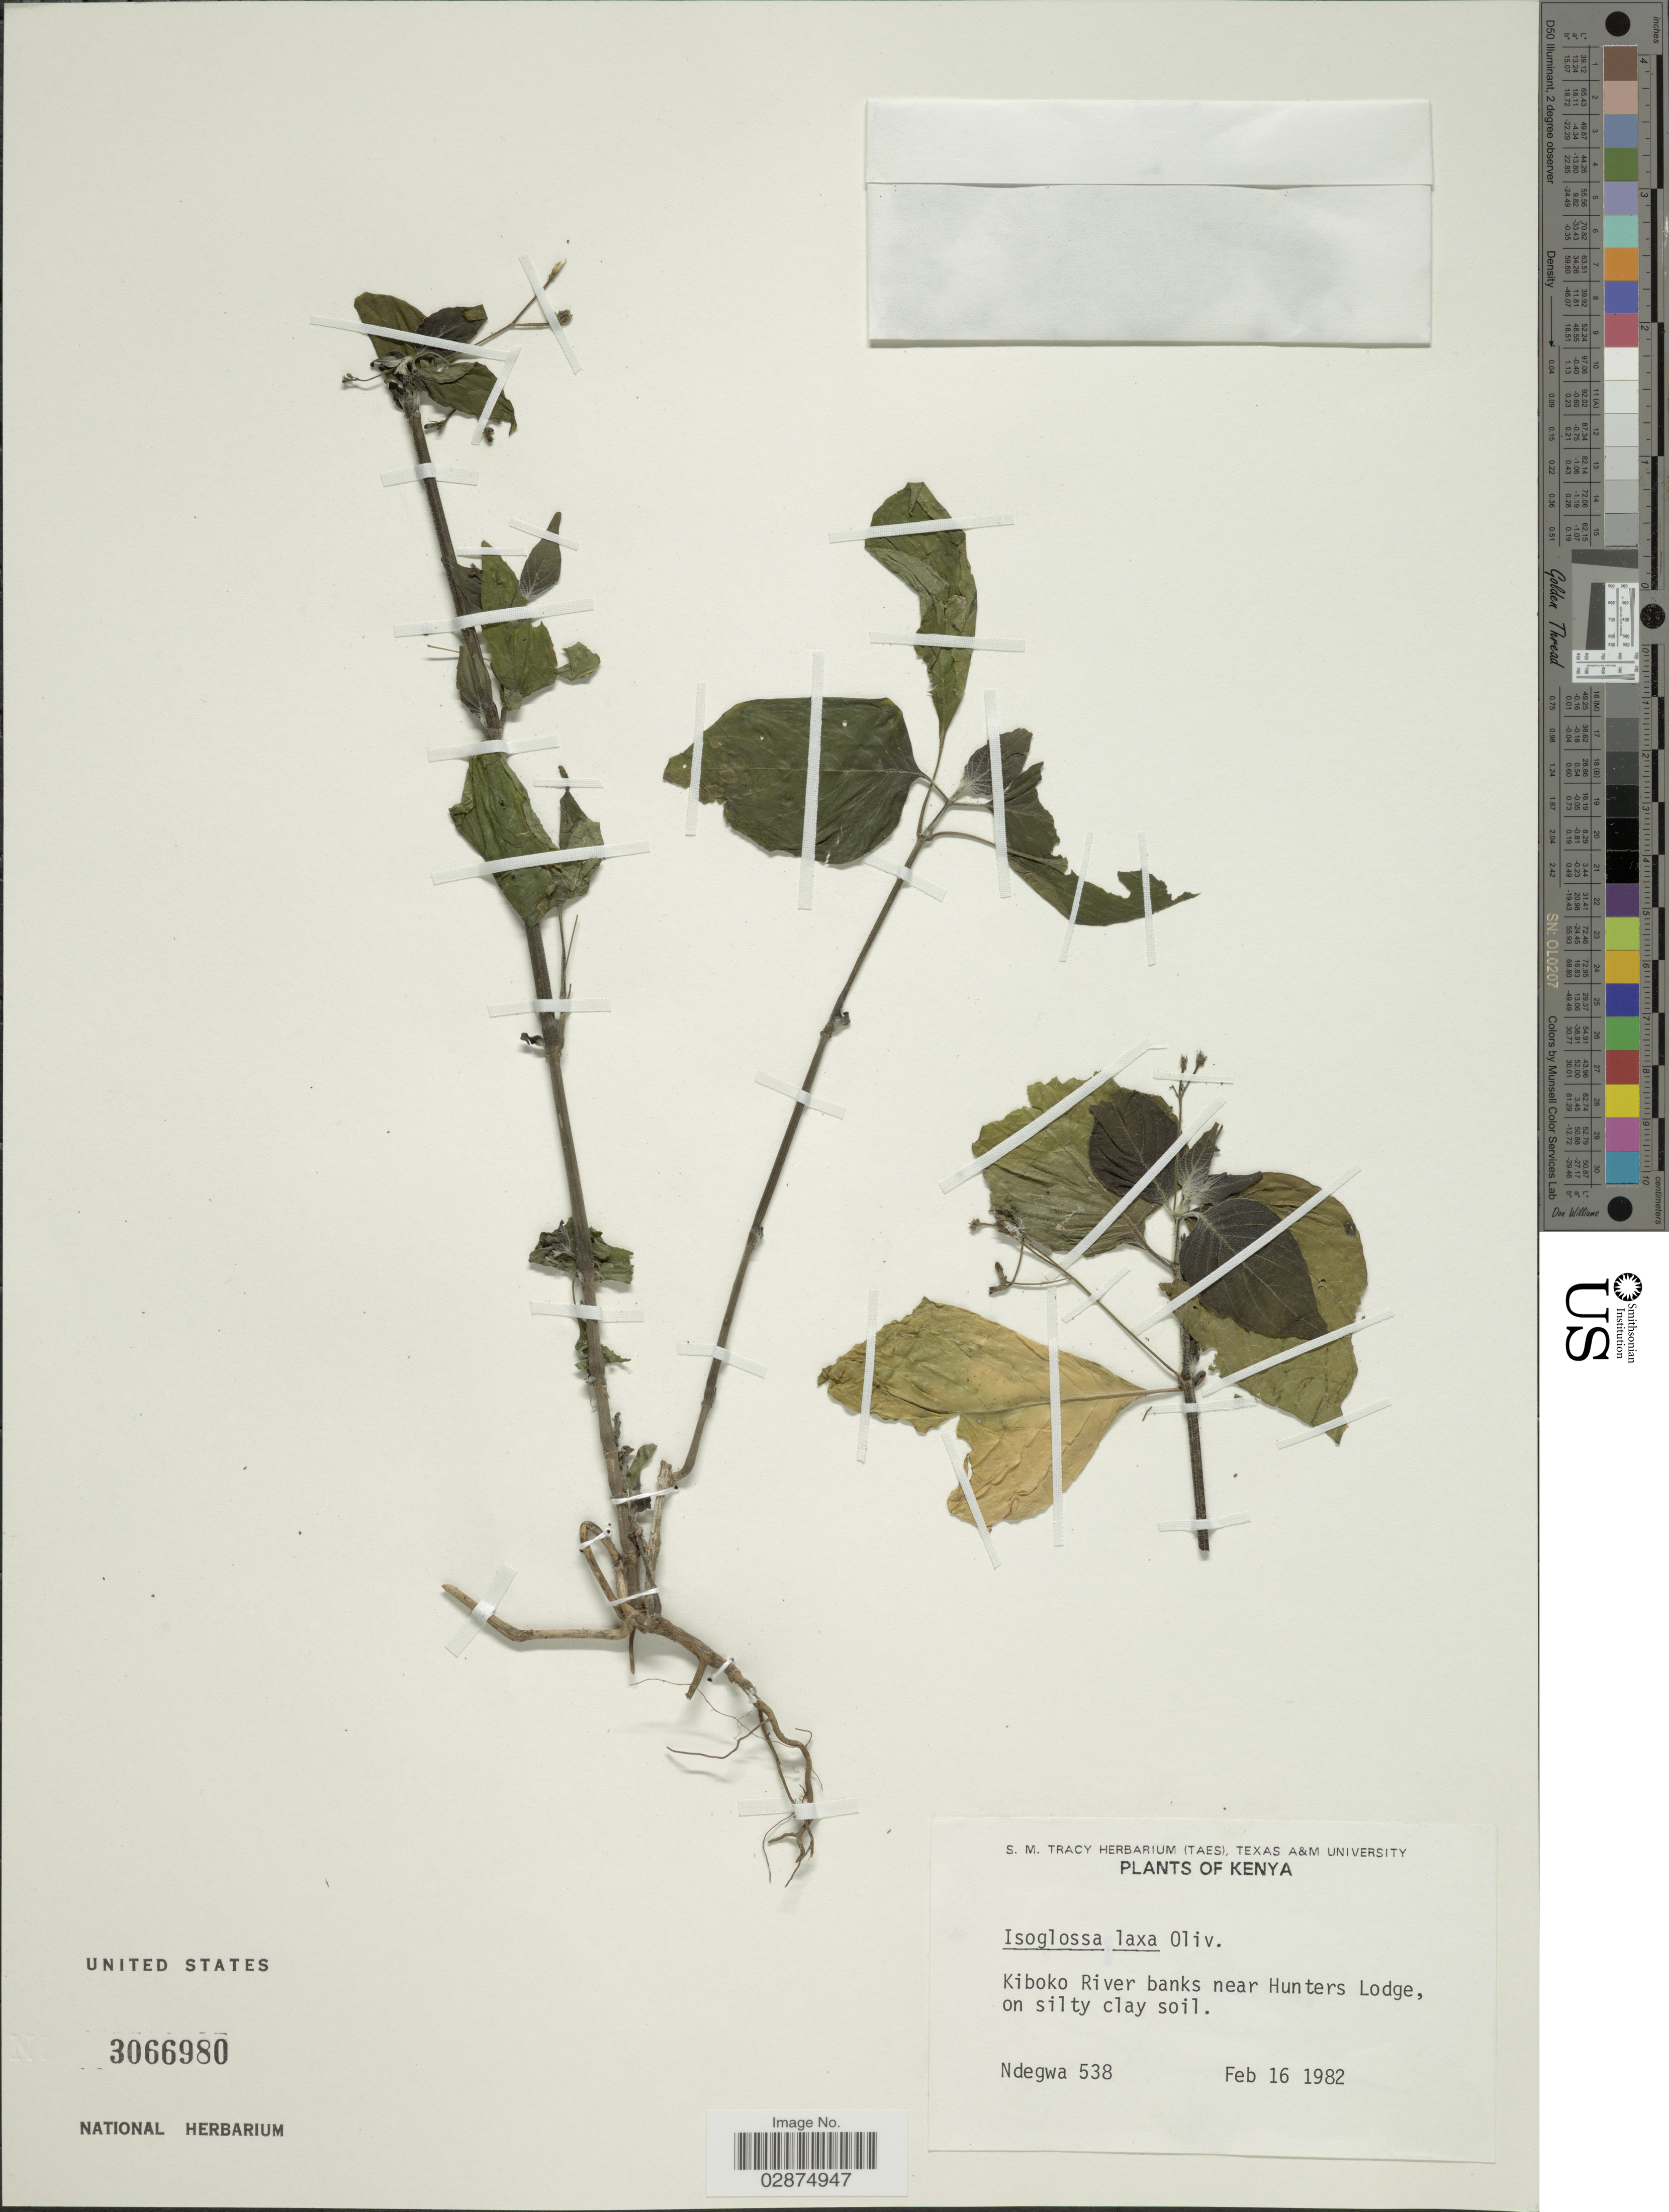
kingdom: Plantae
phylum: Tracheophyta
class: Magnoliopsida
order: Lamiales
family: Acanthaceae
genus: Isoglossa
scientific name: Isoglossa laxa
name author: (Oliv.)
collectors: -. Ndegwa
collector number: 538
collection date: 1982-02-16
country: Kenya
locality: Kiboko River banks near Hunters Lodge.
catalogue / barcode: US 3066980